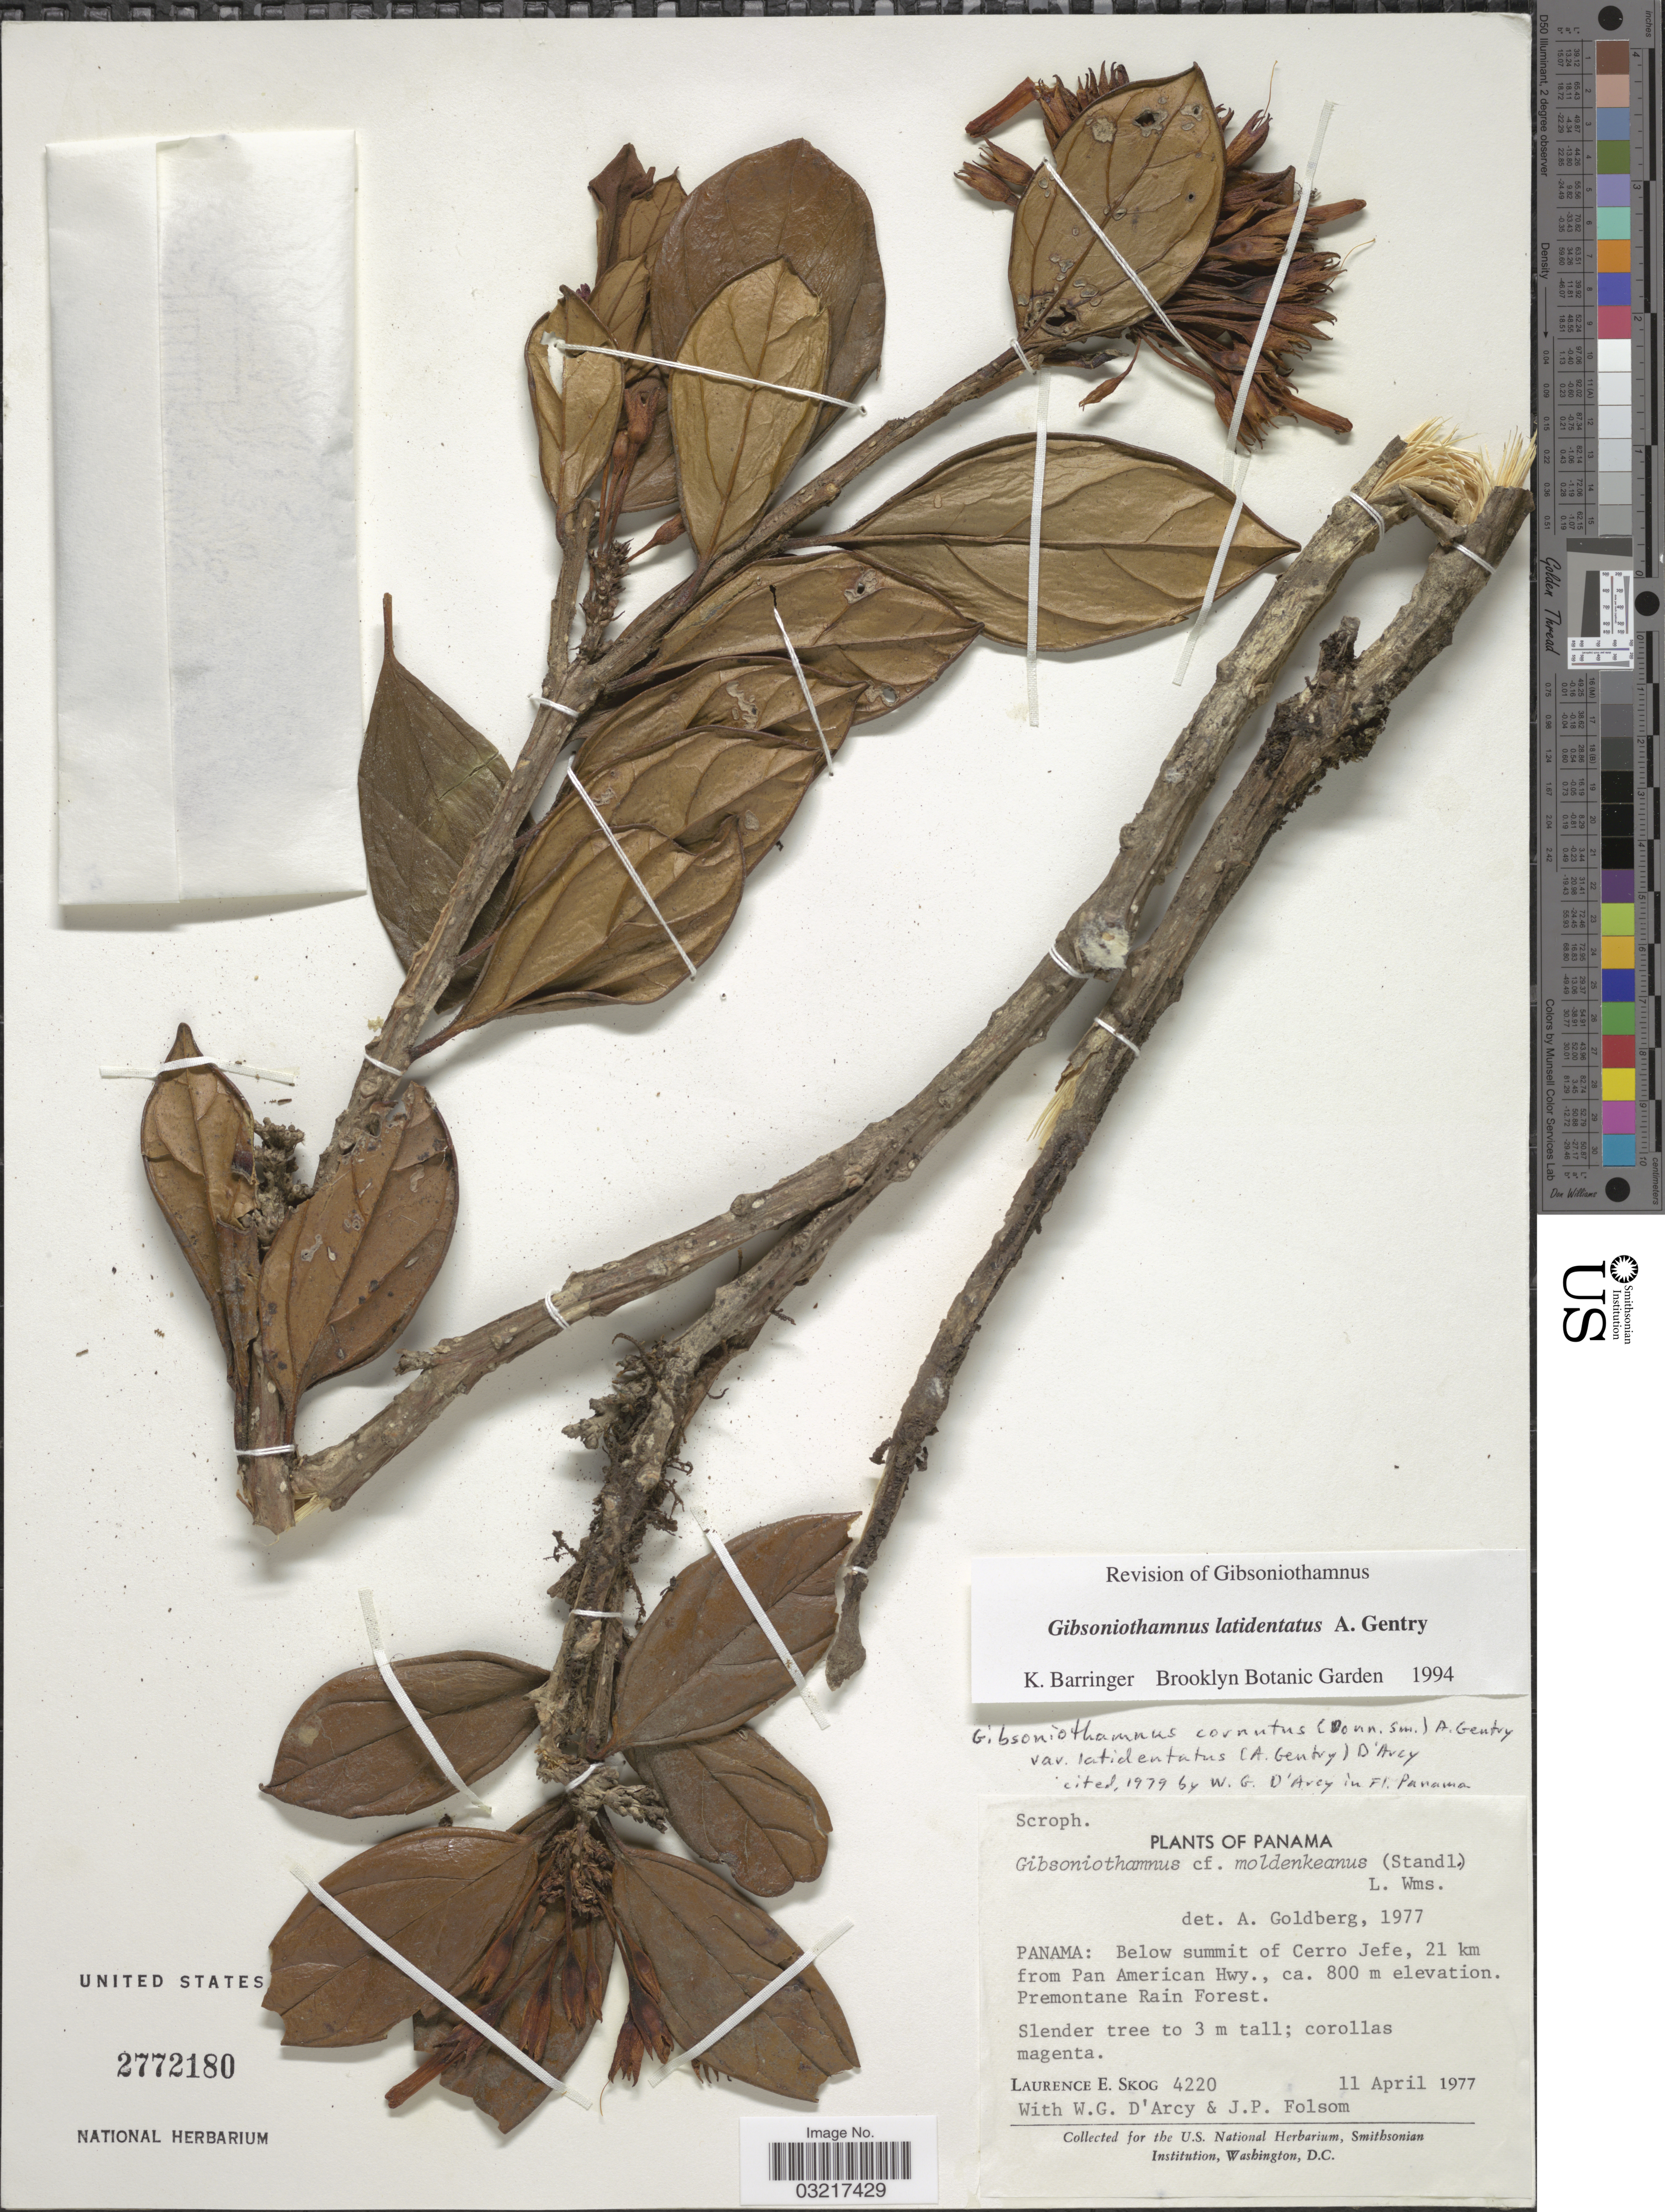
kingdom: Plantae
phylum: Tracheophyta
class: Magnoliopsida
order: Lamiales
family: Schlegeliaceae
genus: Gibsoniothamnus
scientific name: Gibsoniothamnus latidentatus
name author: A.H. Gentry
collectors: L. E. Skog, W. G. D'Arcy & J. P. Folsom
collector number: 4220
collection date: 1977-04-11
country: Panama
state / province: Panamá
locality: Below summit of Cerro Jefe, 21 km from Pan American Hwy.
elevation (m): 800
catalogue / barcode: US 2772180